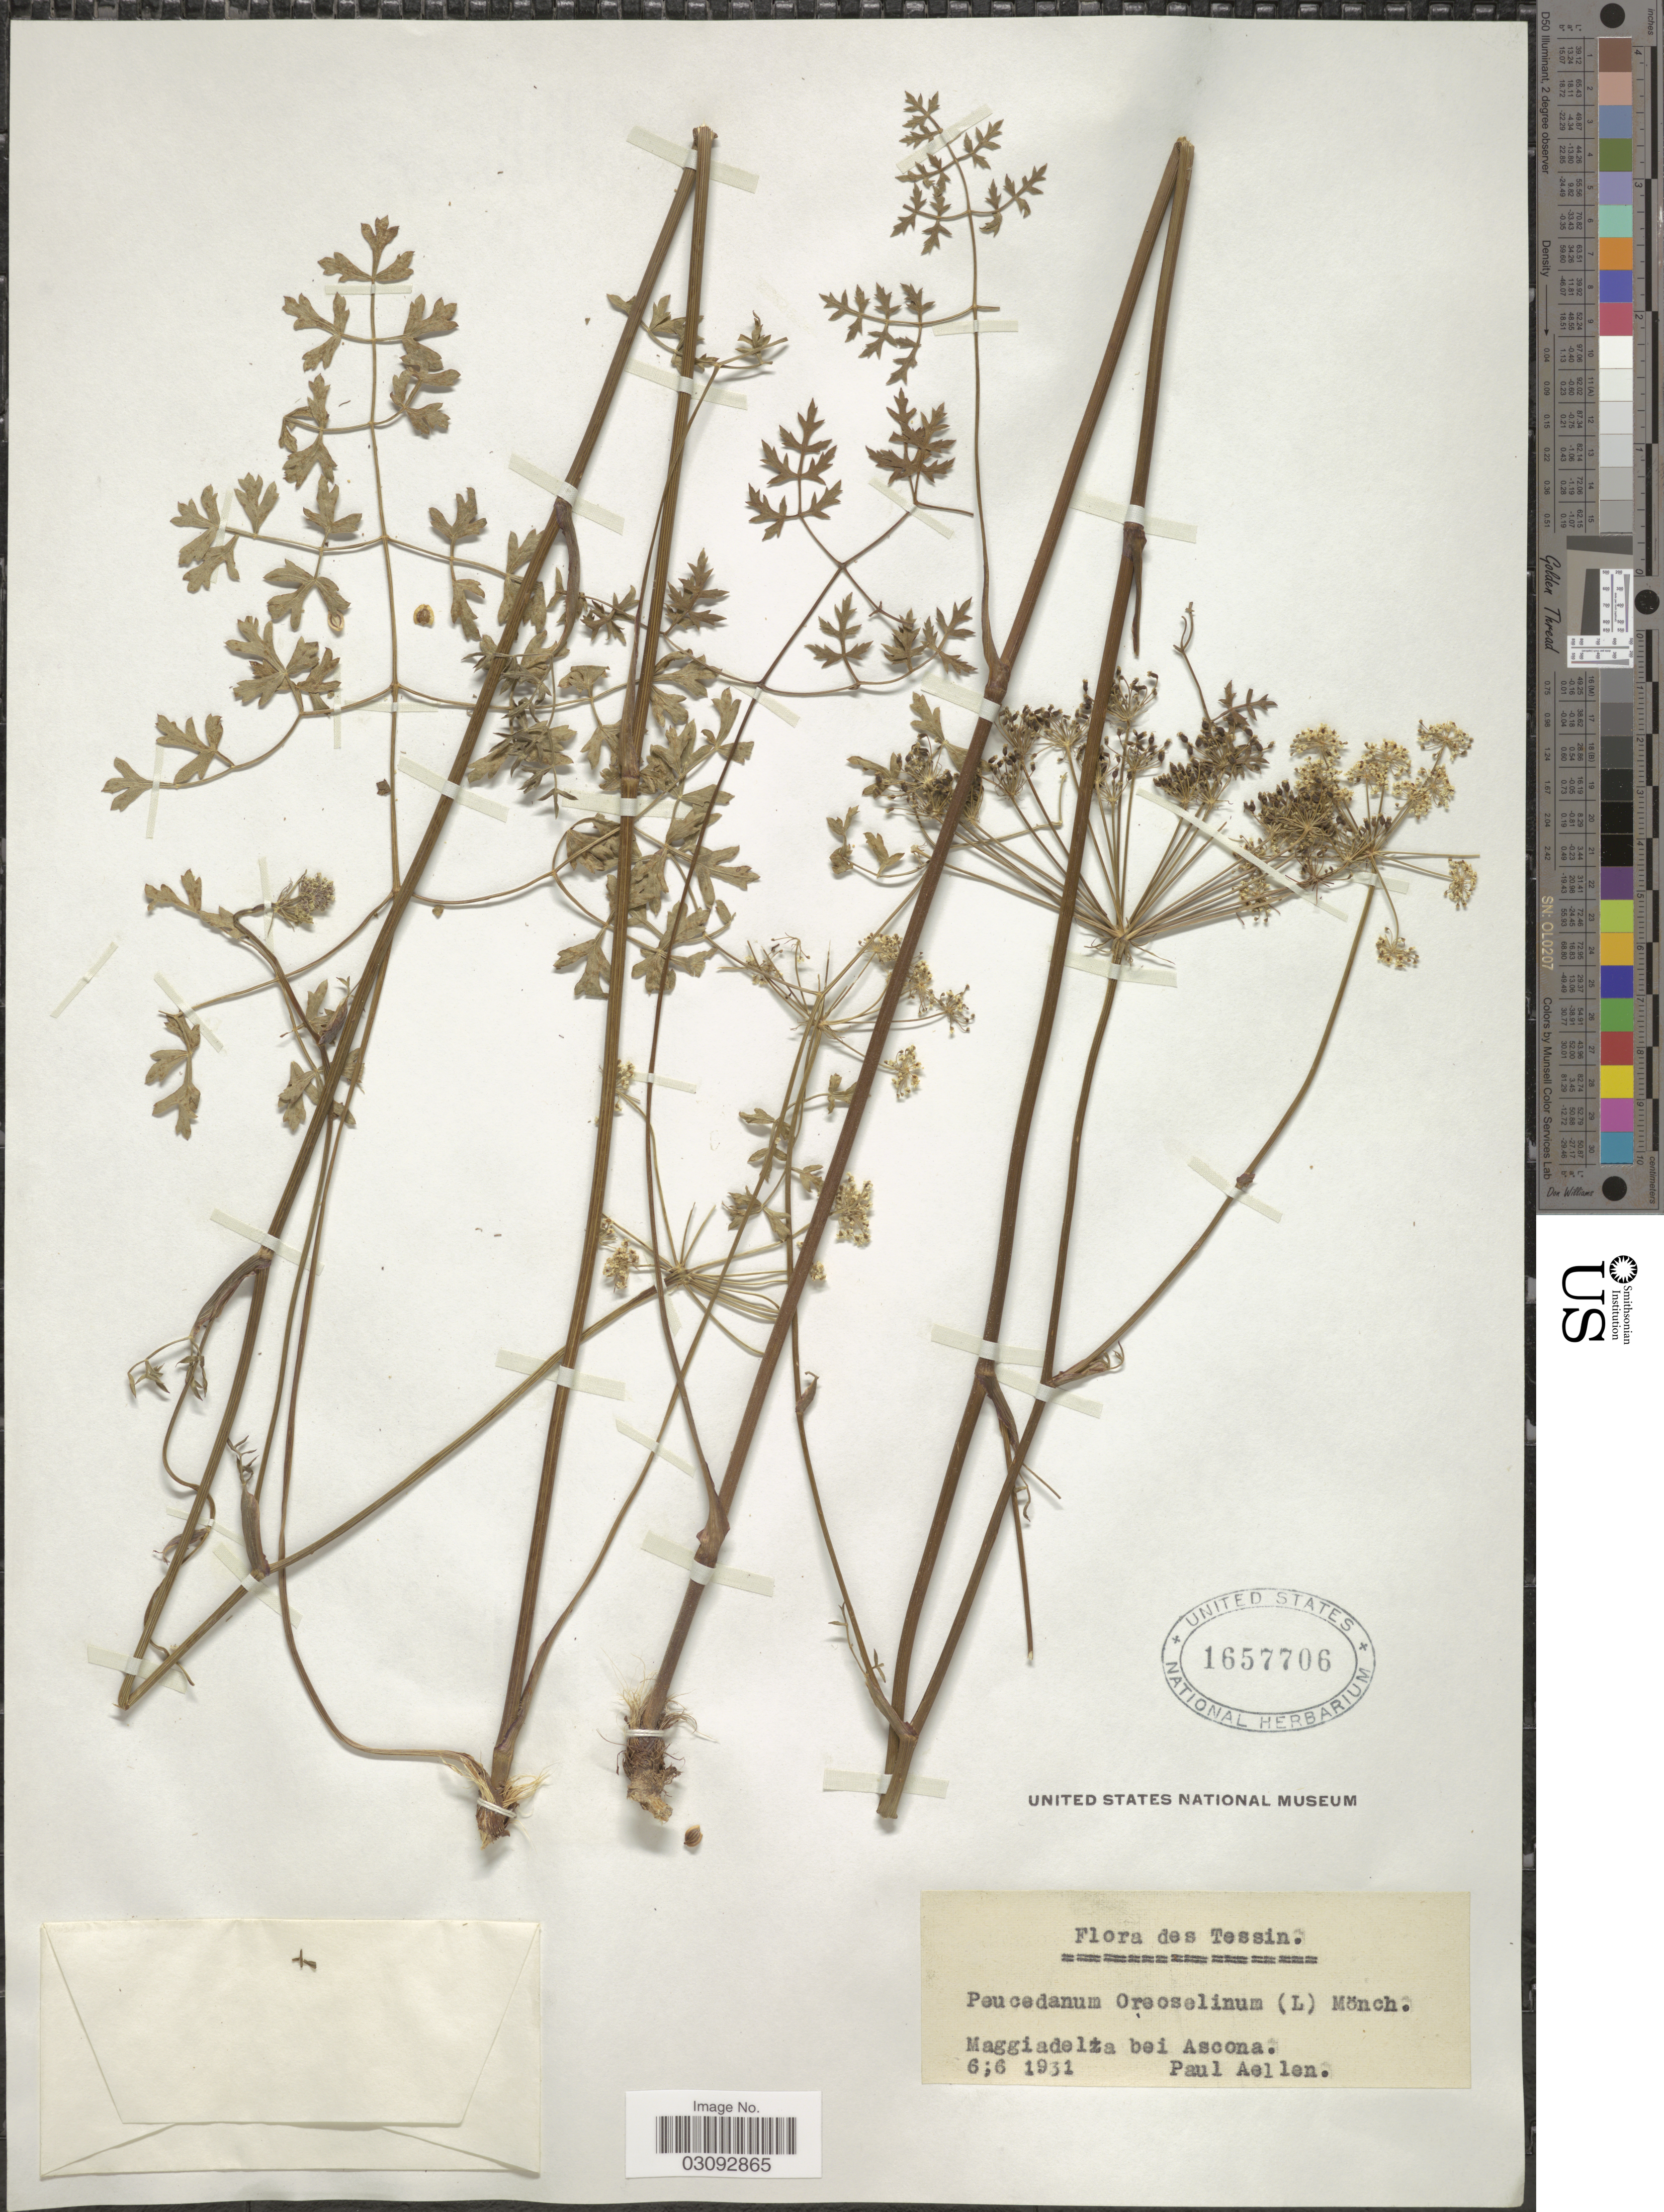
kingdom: Plantae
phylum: Tracheophyta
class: Magnoliopsida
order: Apiales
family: Apiaceae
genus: Peucedanum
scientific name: Peucedanum oreoselinum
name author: (L.) Moench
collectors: P. Aellen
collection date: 1931-06-06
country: Switzerland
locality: Tessin, Maggiadelza bei Ascona.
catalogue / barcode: US 1657706